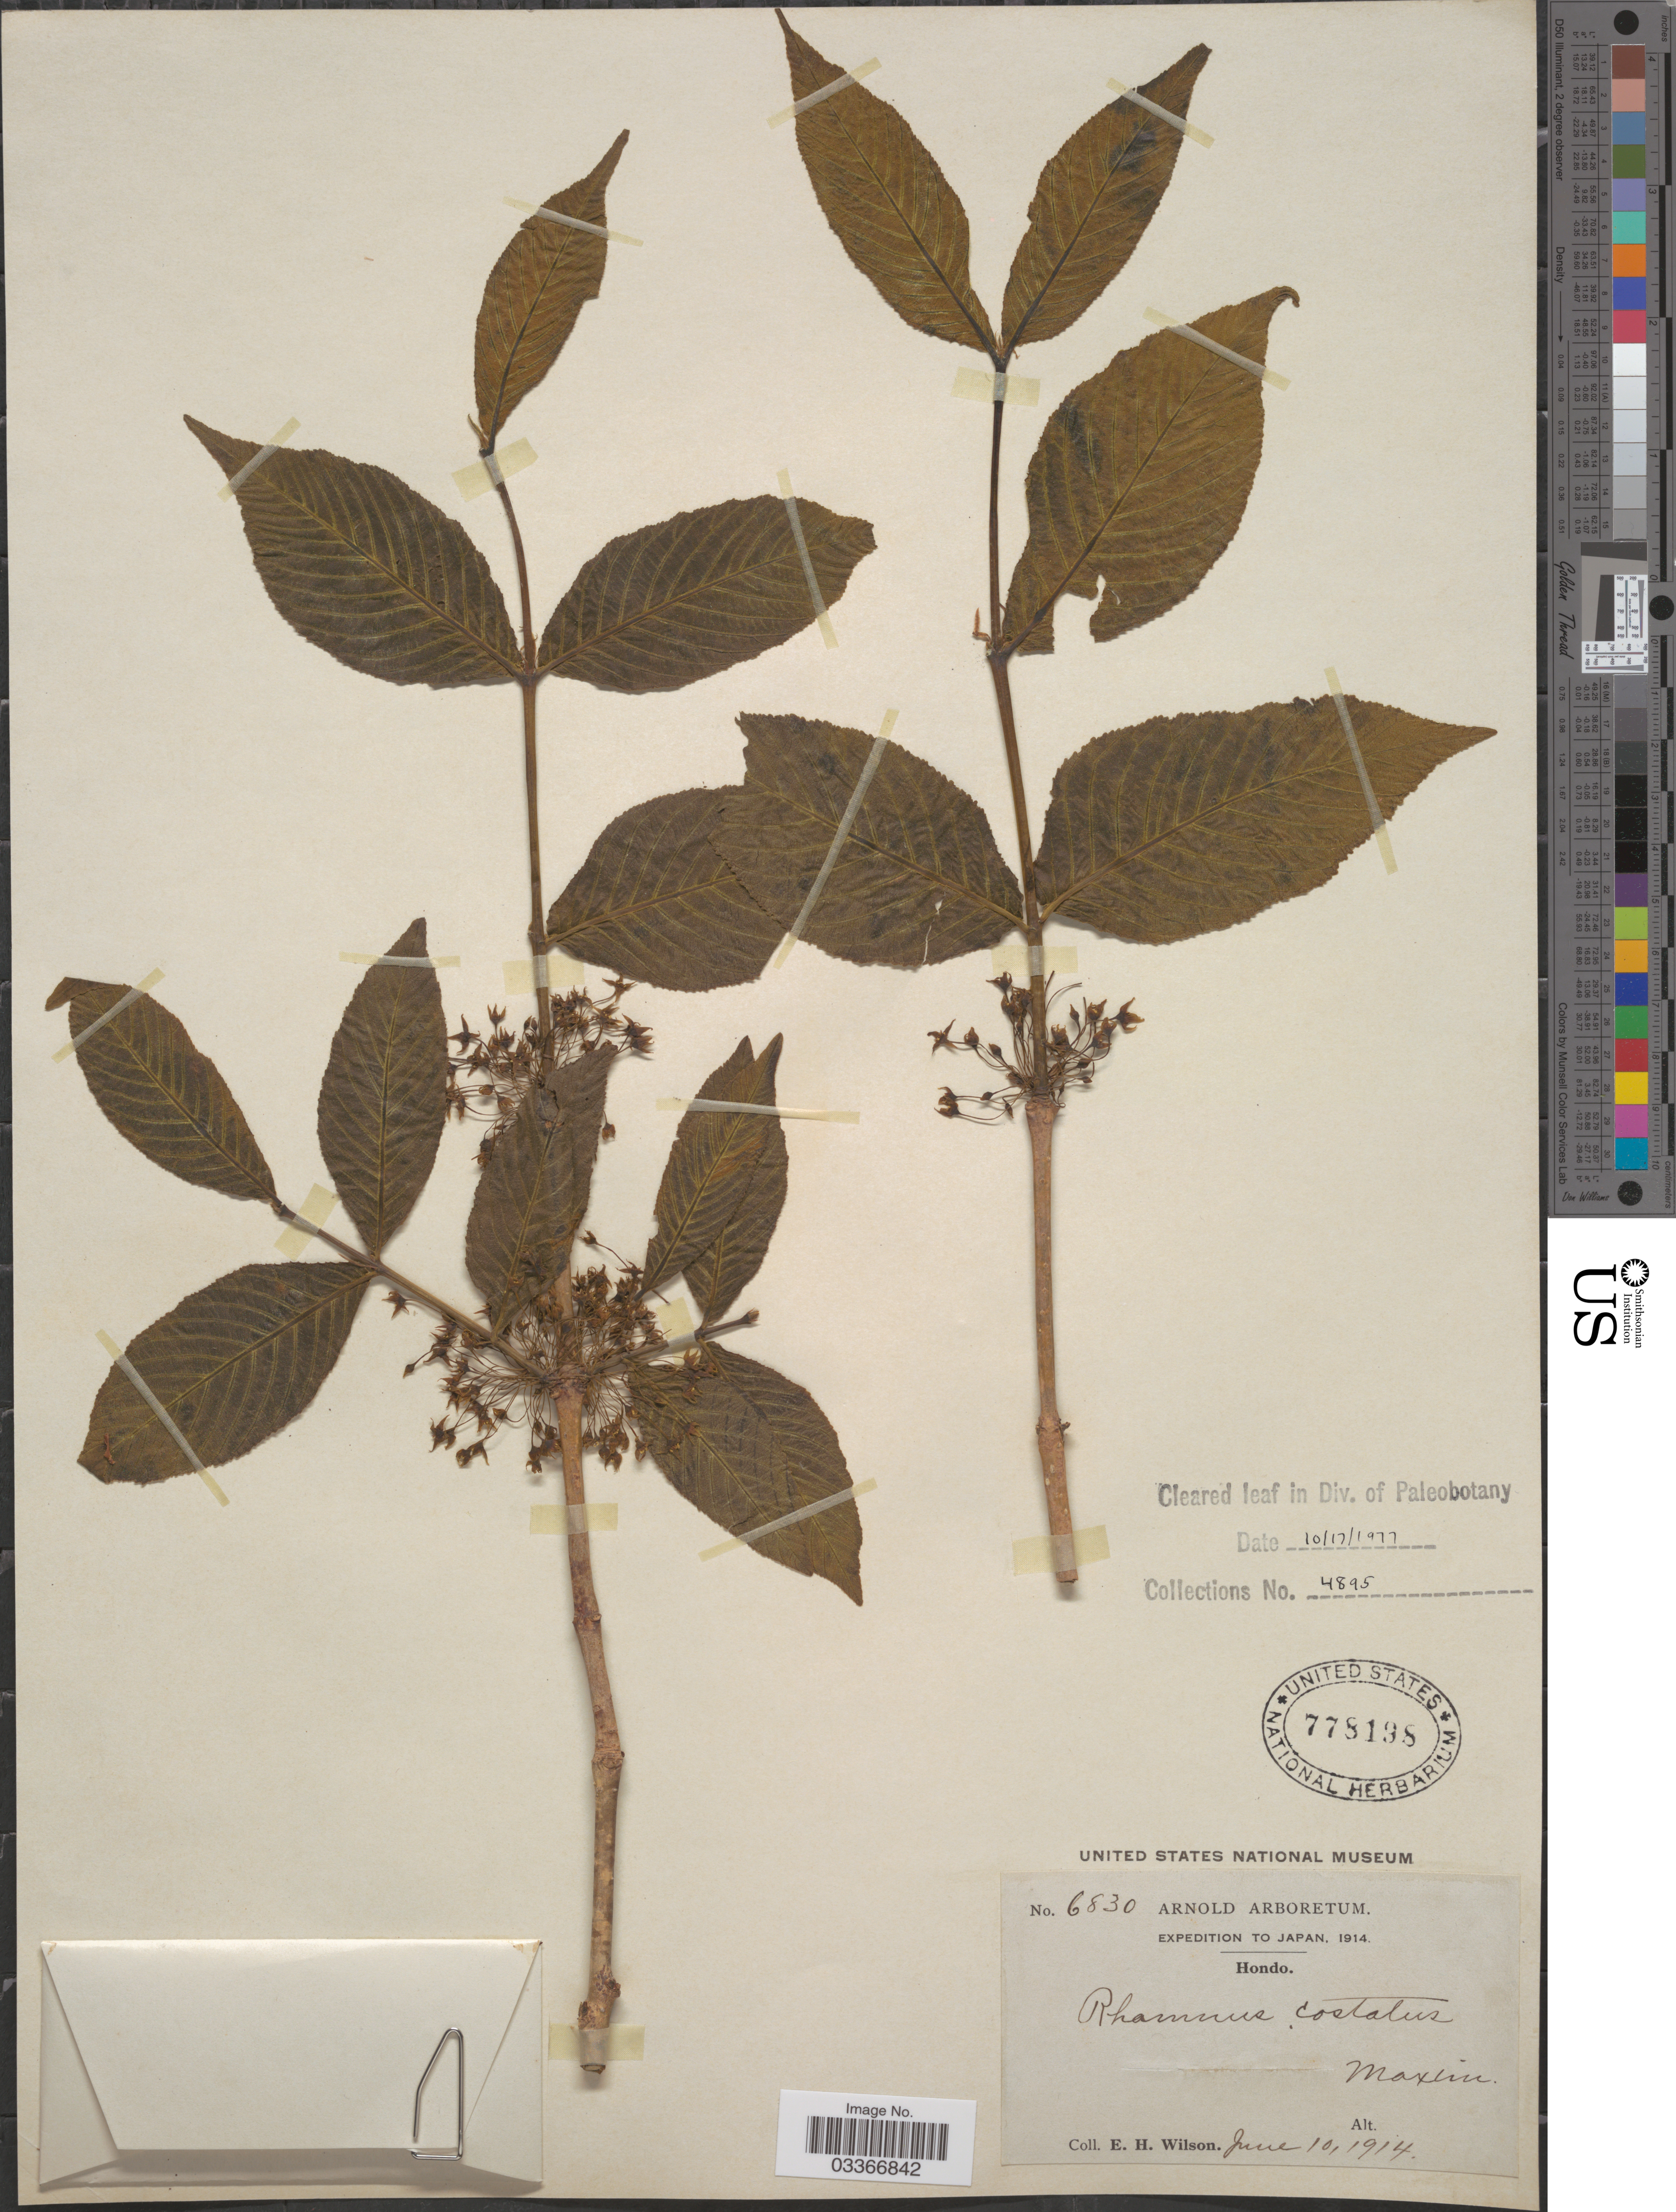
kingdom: Plantae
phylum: Tracheophyta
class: Magnoliopsida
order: Rosales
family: Rhamnaceae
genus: Rhamnus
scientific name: Rhamnus costata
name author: Maxim.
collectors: E. Wilson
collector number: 6830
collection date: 1914-06-10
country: Japan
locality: Hondo.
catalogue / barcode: US 778198